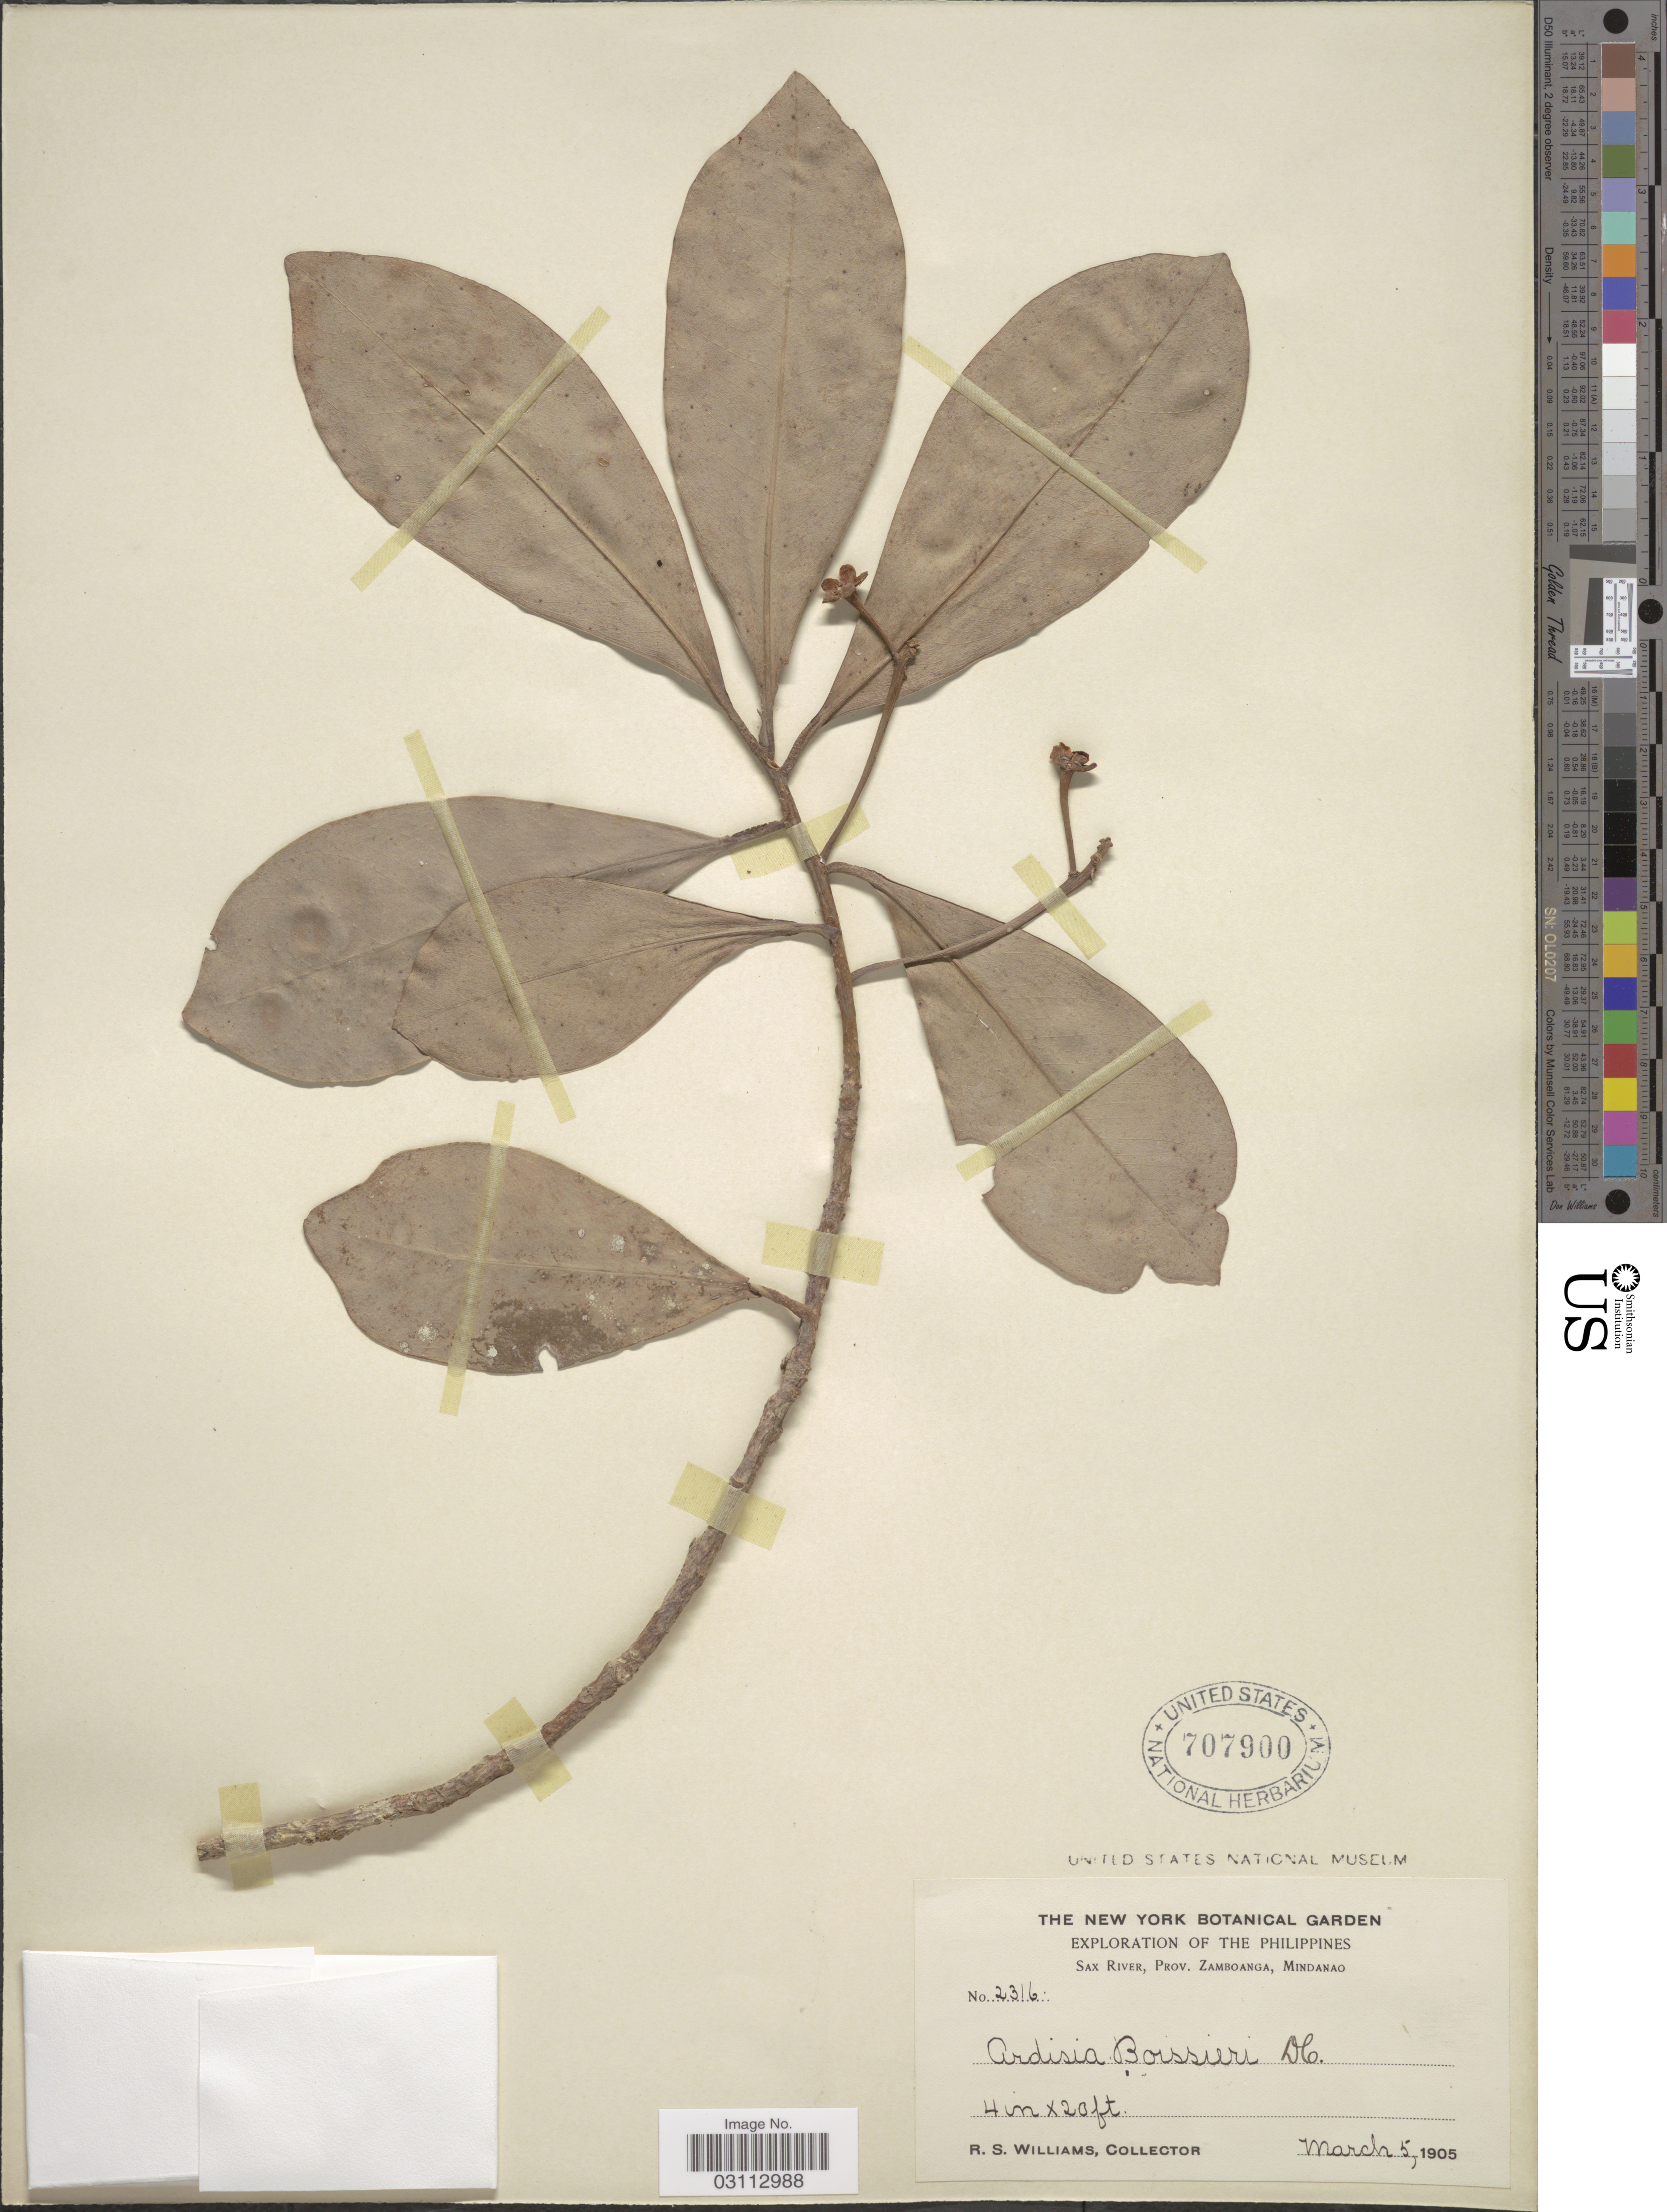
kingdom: Plantae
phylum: Tracheophyta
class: Magnoliopsida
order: Ericales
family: Primulaceae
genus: Ardisia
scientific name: Ardisia squamulosa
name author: C. Presl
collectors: R. S. Williams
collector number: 2316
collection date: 1905-03-05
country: Philippines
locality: Sax River, Prov. Zamboanga, Mindanao.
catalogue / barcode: US 707900